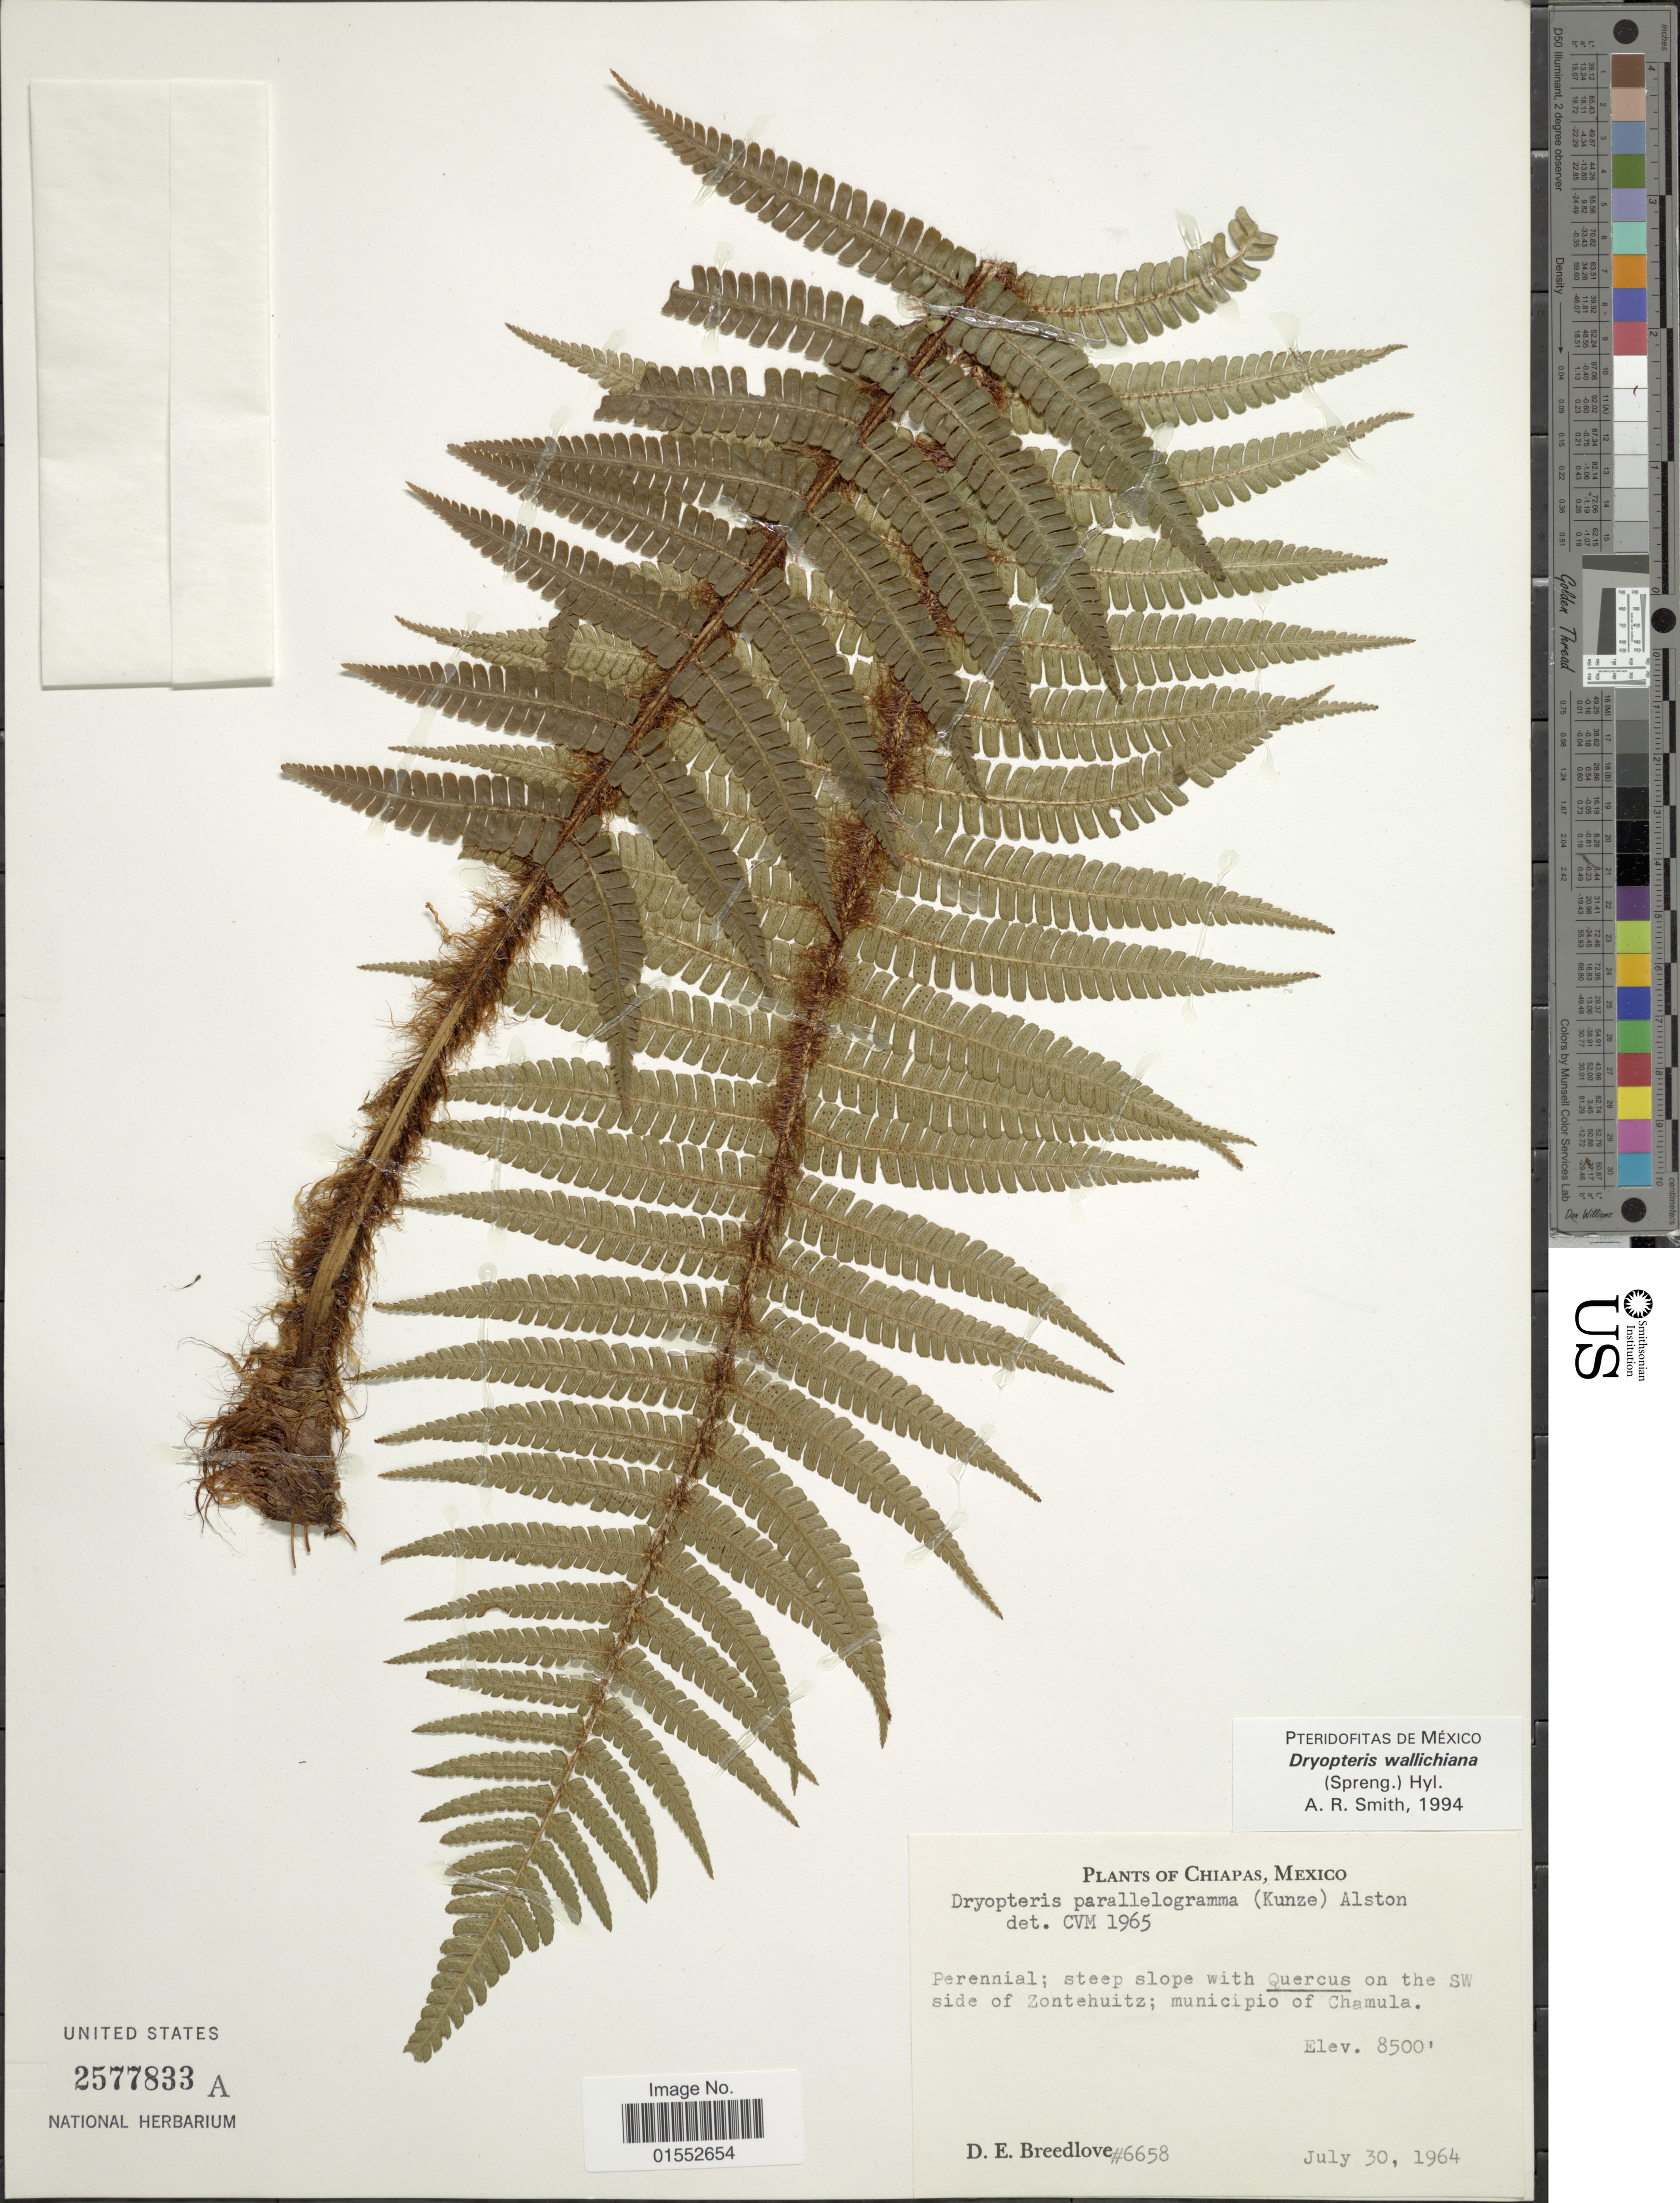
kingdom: Plantae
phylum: Tracheophyta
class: Polypodiopsida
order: Polypodiales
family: Dryopteridaceae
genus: Dryopteris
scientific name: Dryopteris wallichiana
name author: (Spreng.) Hyl.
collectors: D. E. Breedlove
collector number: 6658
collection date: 1964-07-30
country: Mexico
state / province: Chiapas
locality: On the SW side of Zontehuitz, municipio of Chamula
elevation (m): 2591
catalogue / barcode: US 2577833A